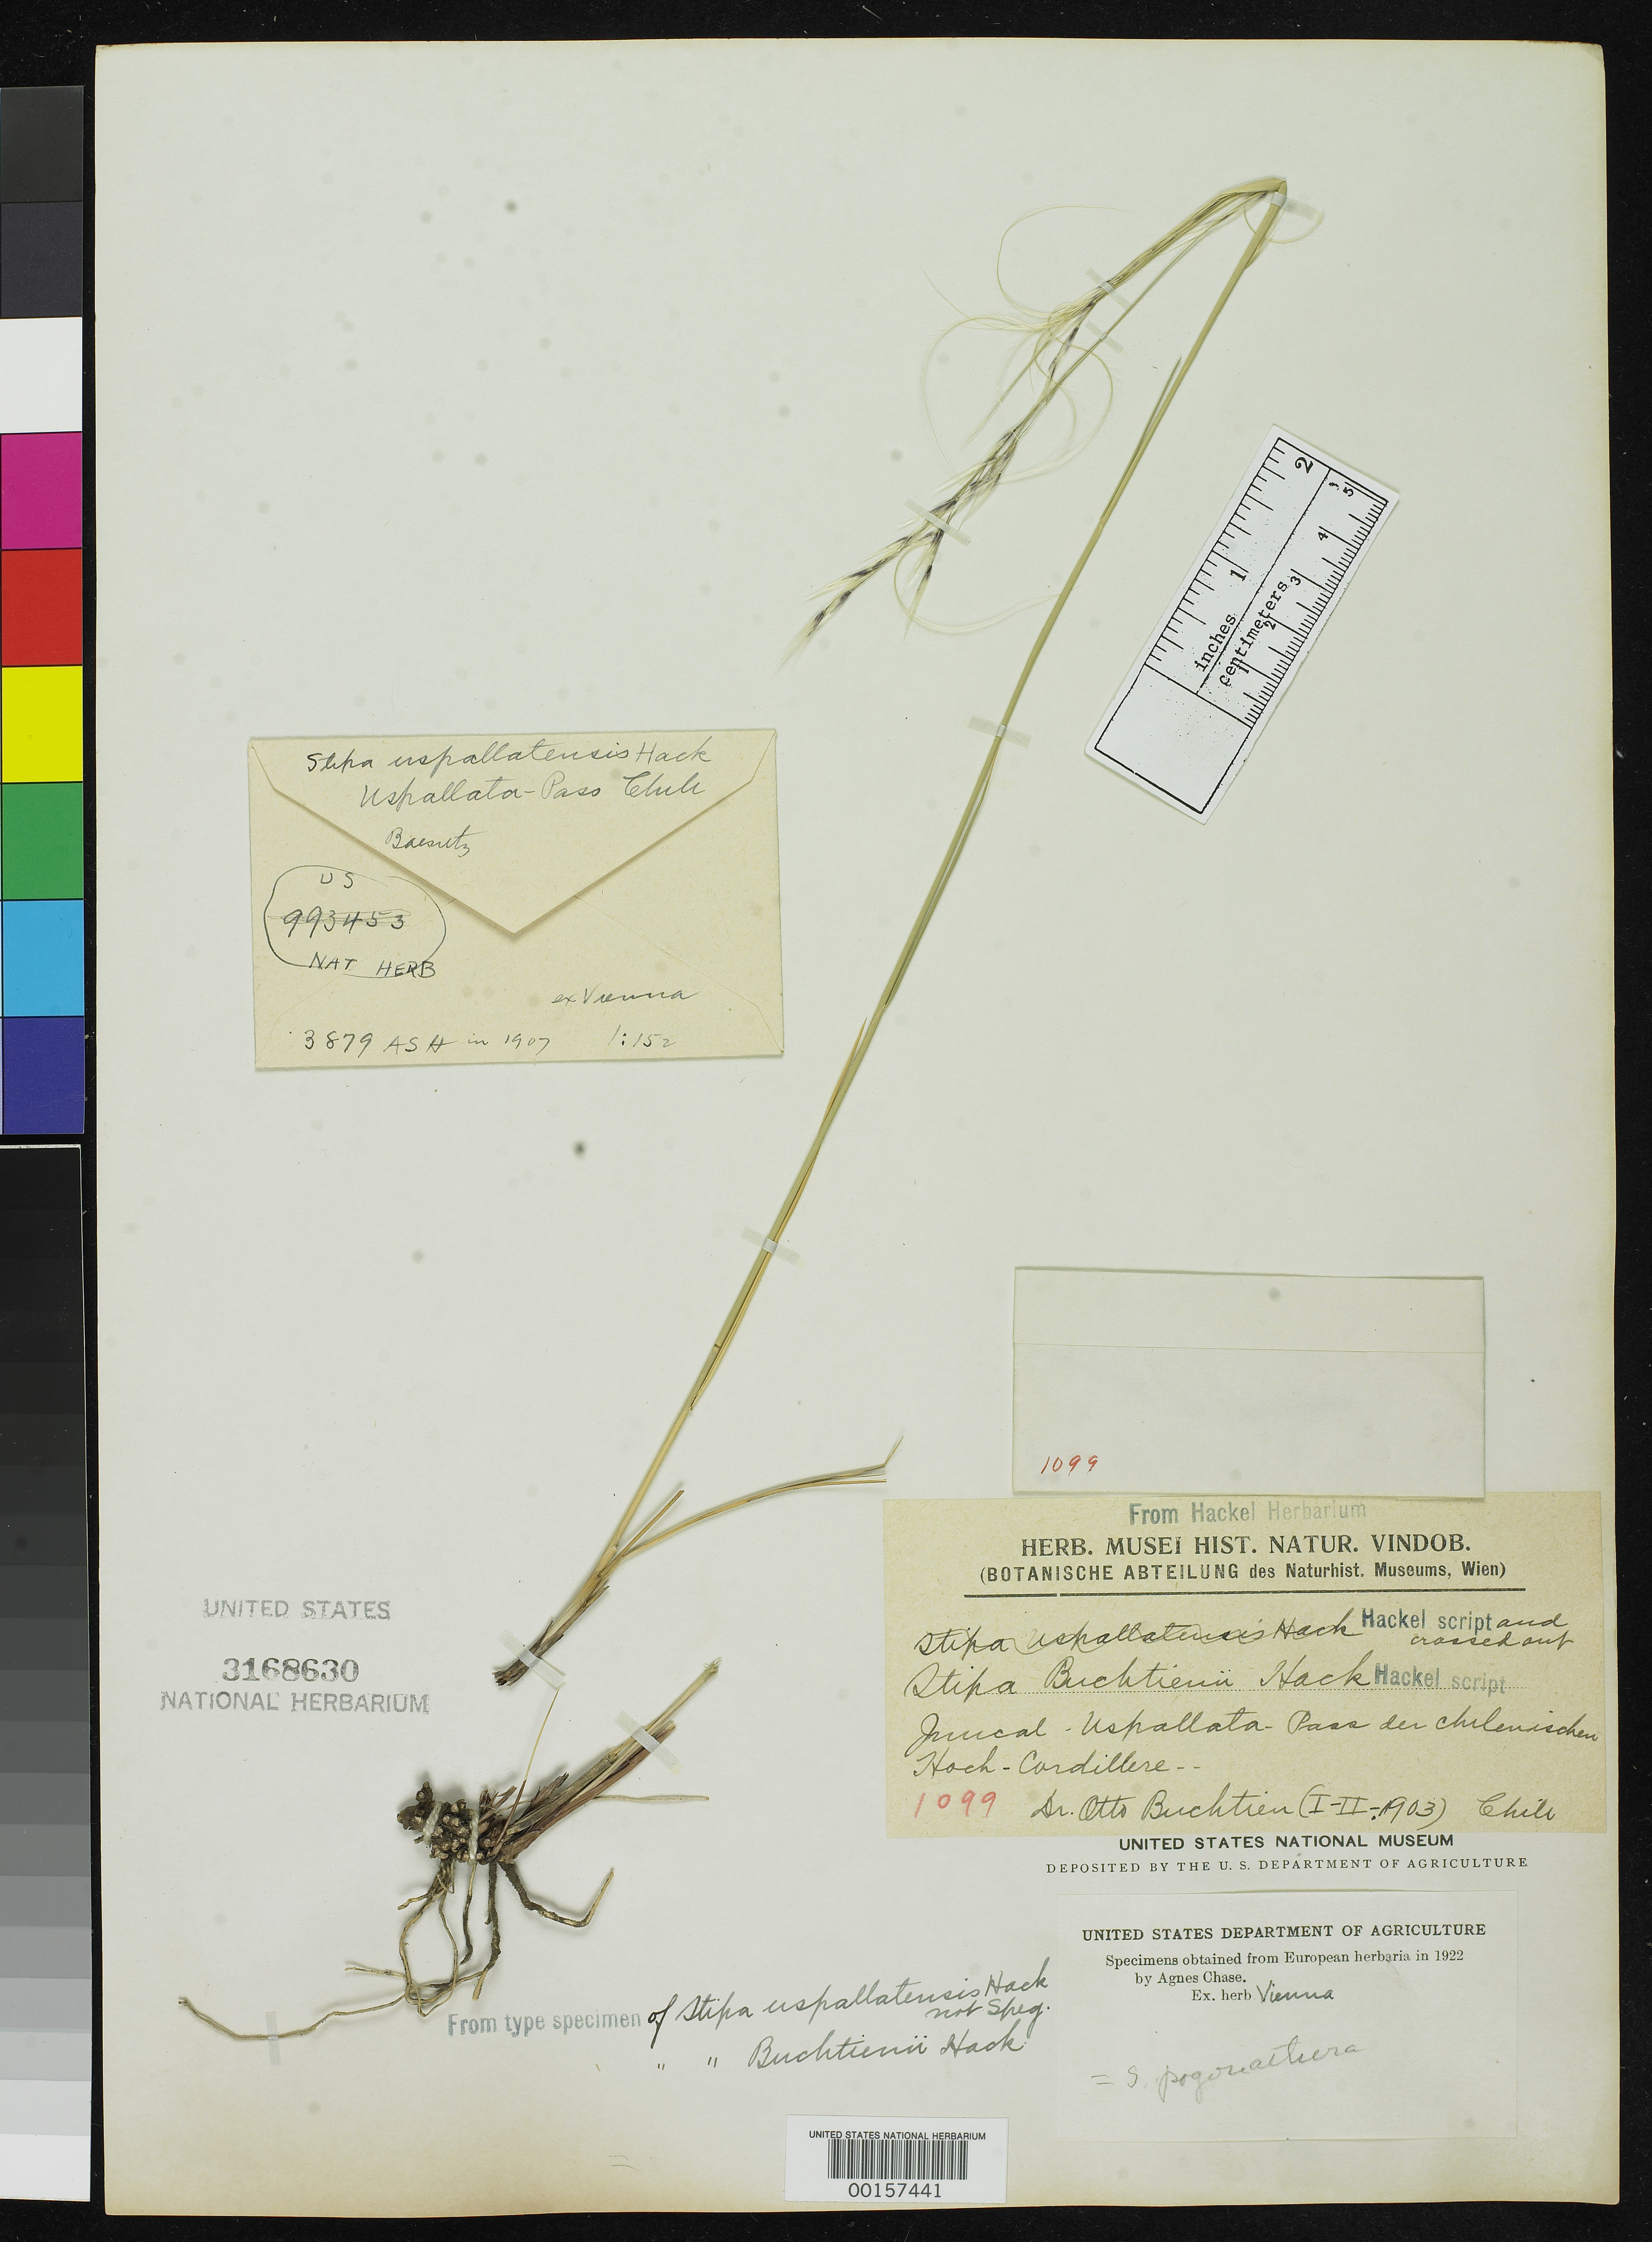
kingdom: Plantae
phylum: Tracheophyta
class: Liliopsida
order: Poales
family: Poaceae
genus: Stipa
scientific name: Stipa buchtienii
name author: Hack.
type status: Type Collection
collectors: O. Buchtien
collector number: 1099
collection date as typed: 01 --- 1903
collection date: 1903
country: Chile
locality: Juncal, Uspallata.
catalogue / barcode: US 3168630